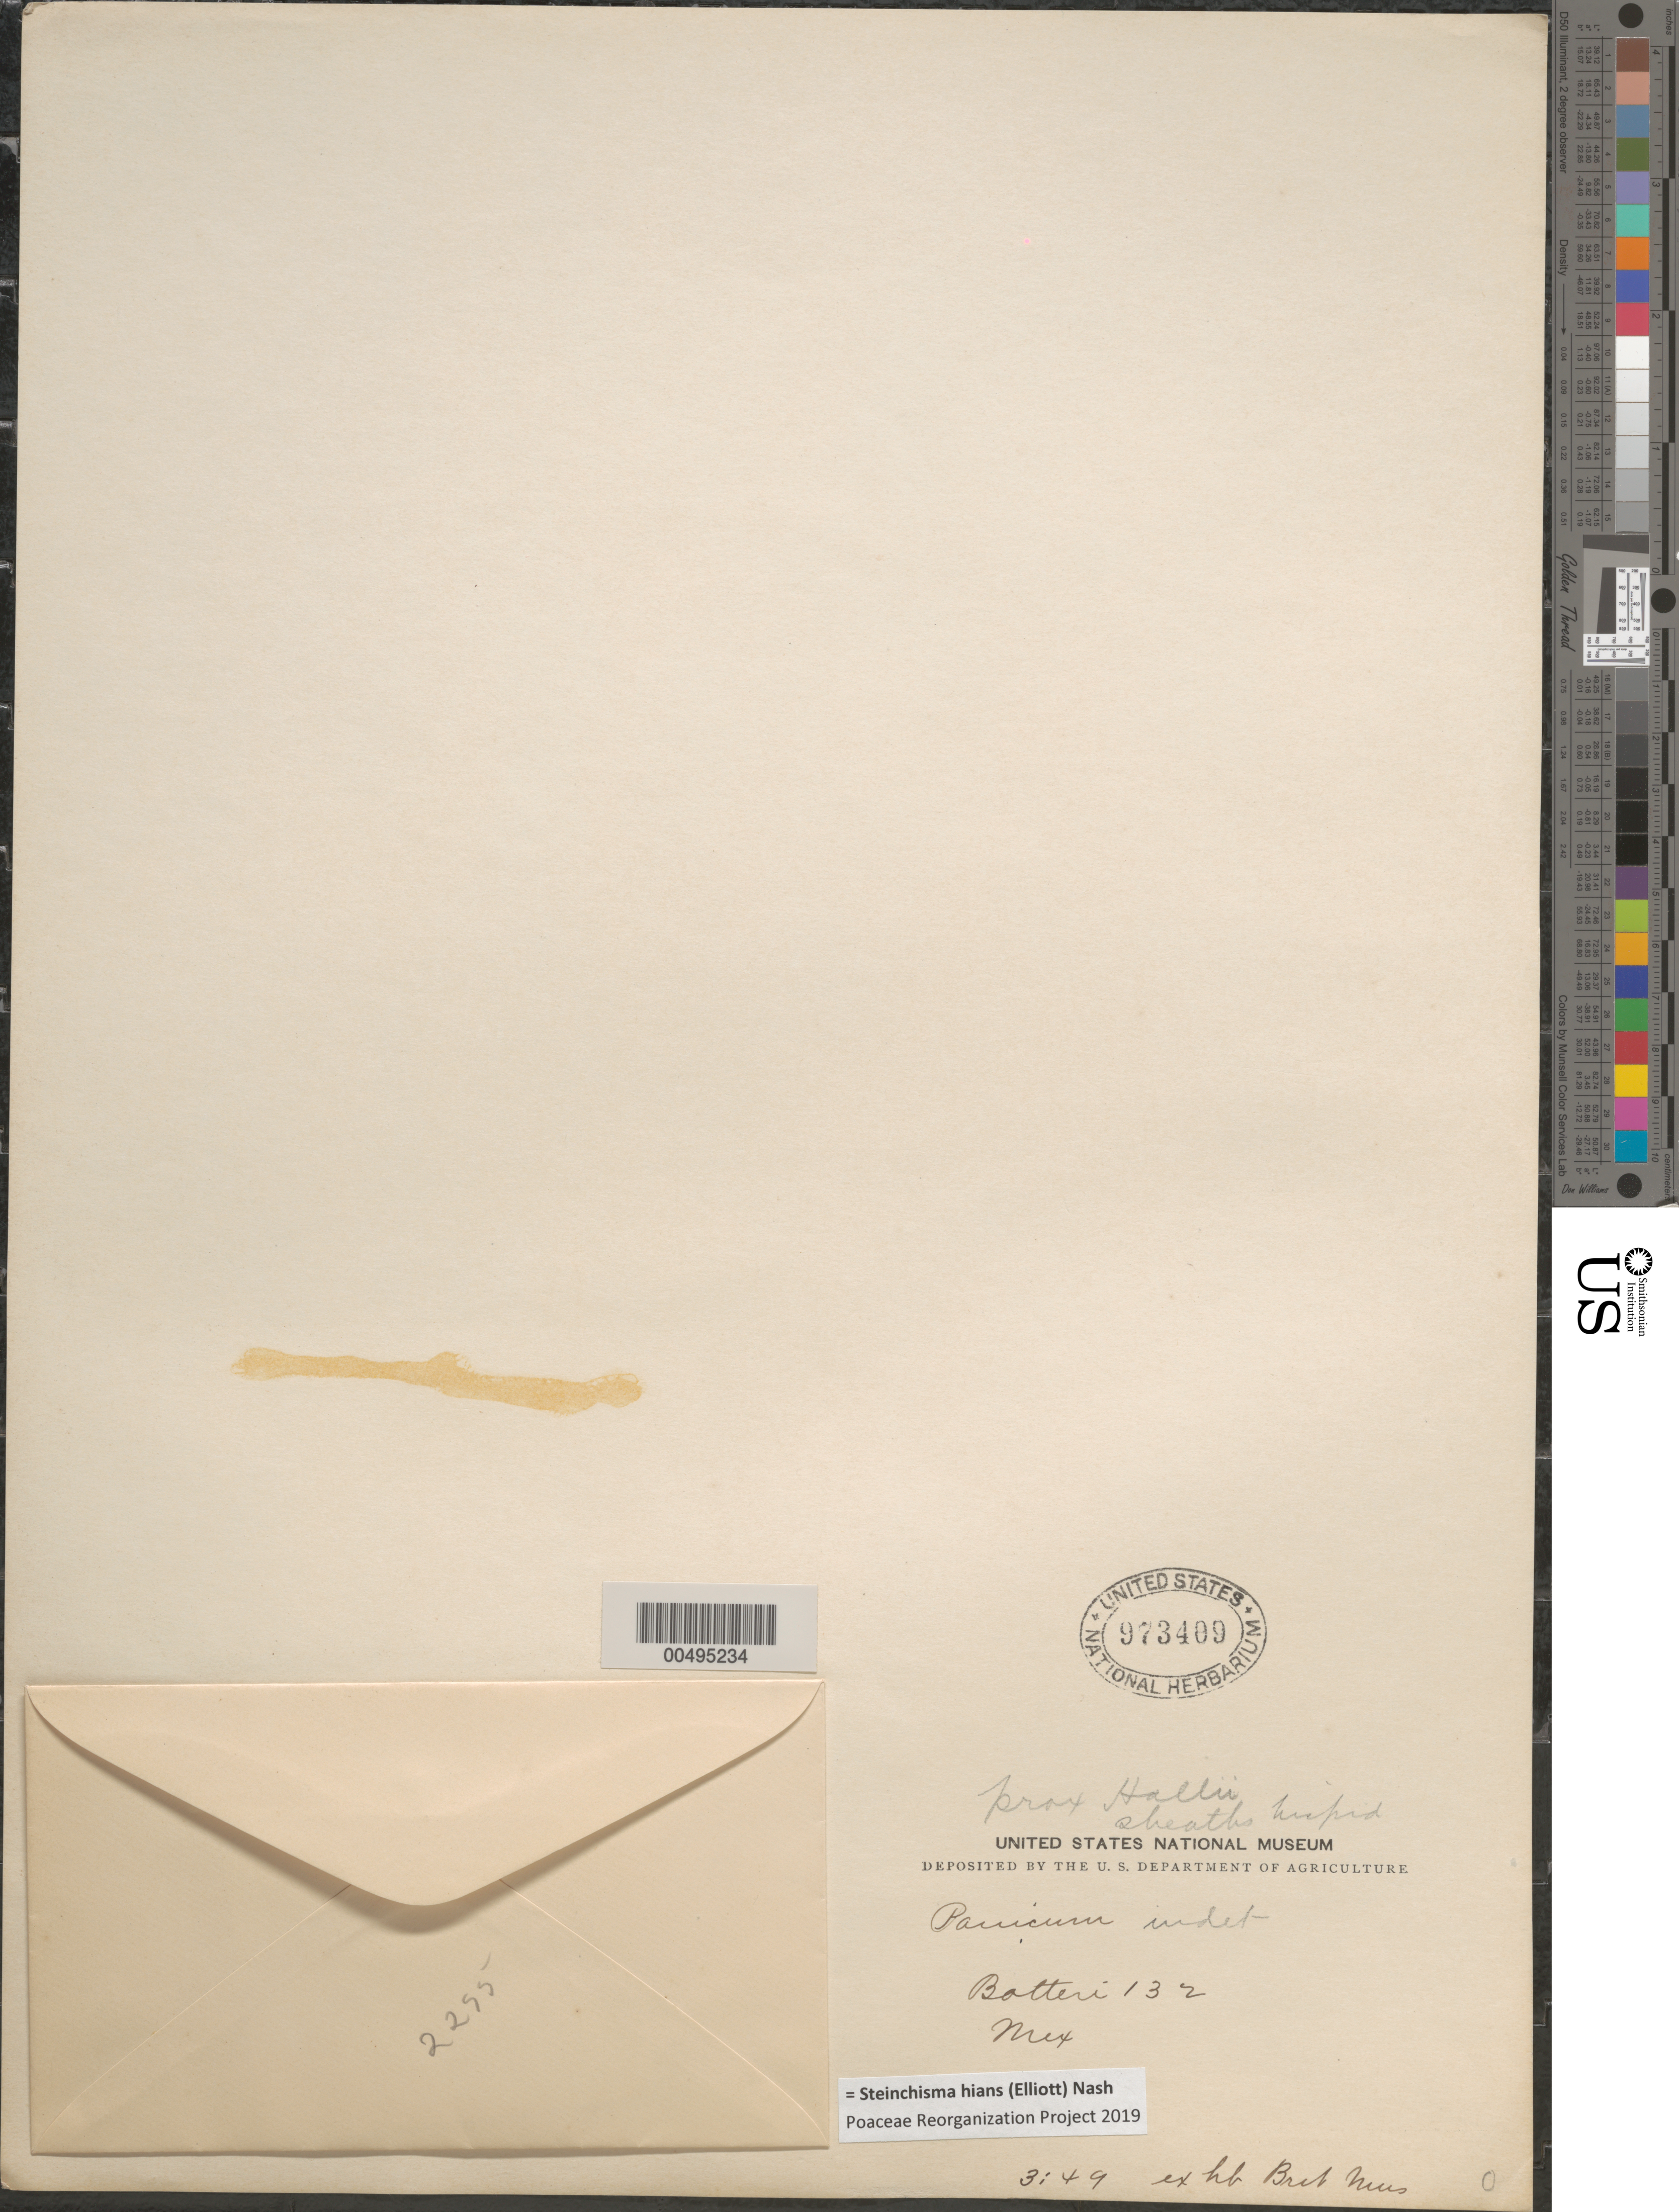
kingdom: Plantae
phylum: Tracheophyta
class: Liliopsida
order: Poales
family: Poaceae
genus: Panicum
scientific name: Panicum hians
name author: Elliott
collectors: -. Botteri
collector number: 132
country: Mexico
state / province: Veracruz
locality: Orizaba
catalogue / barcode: US 973409